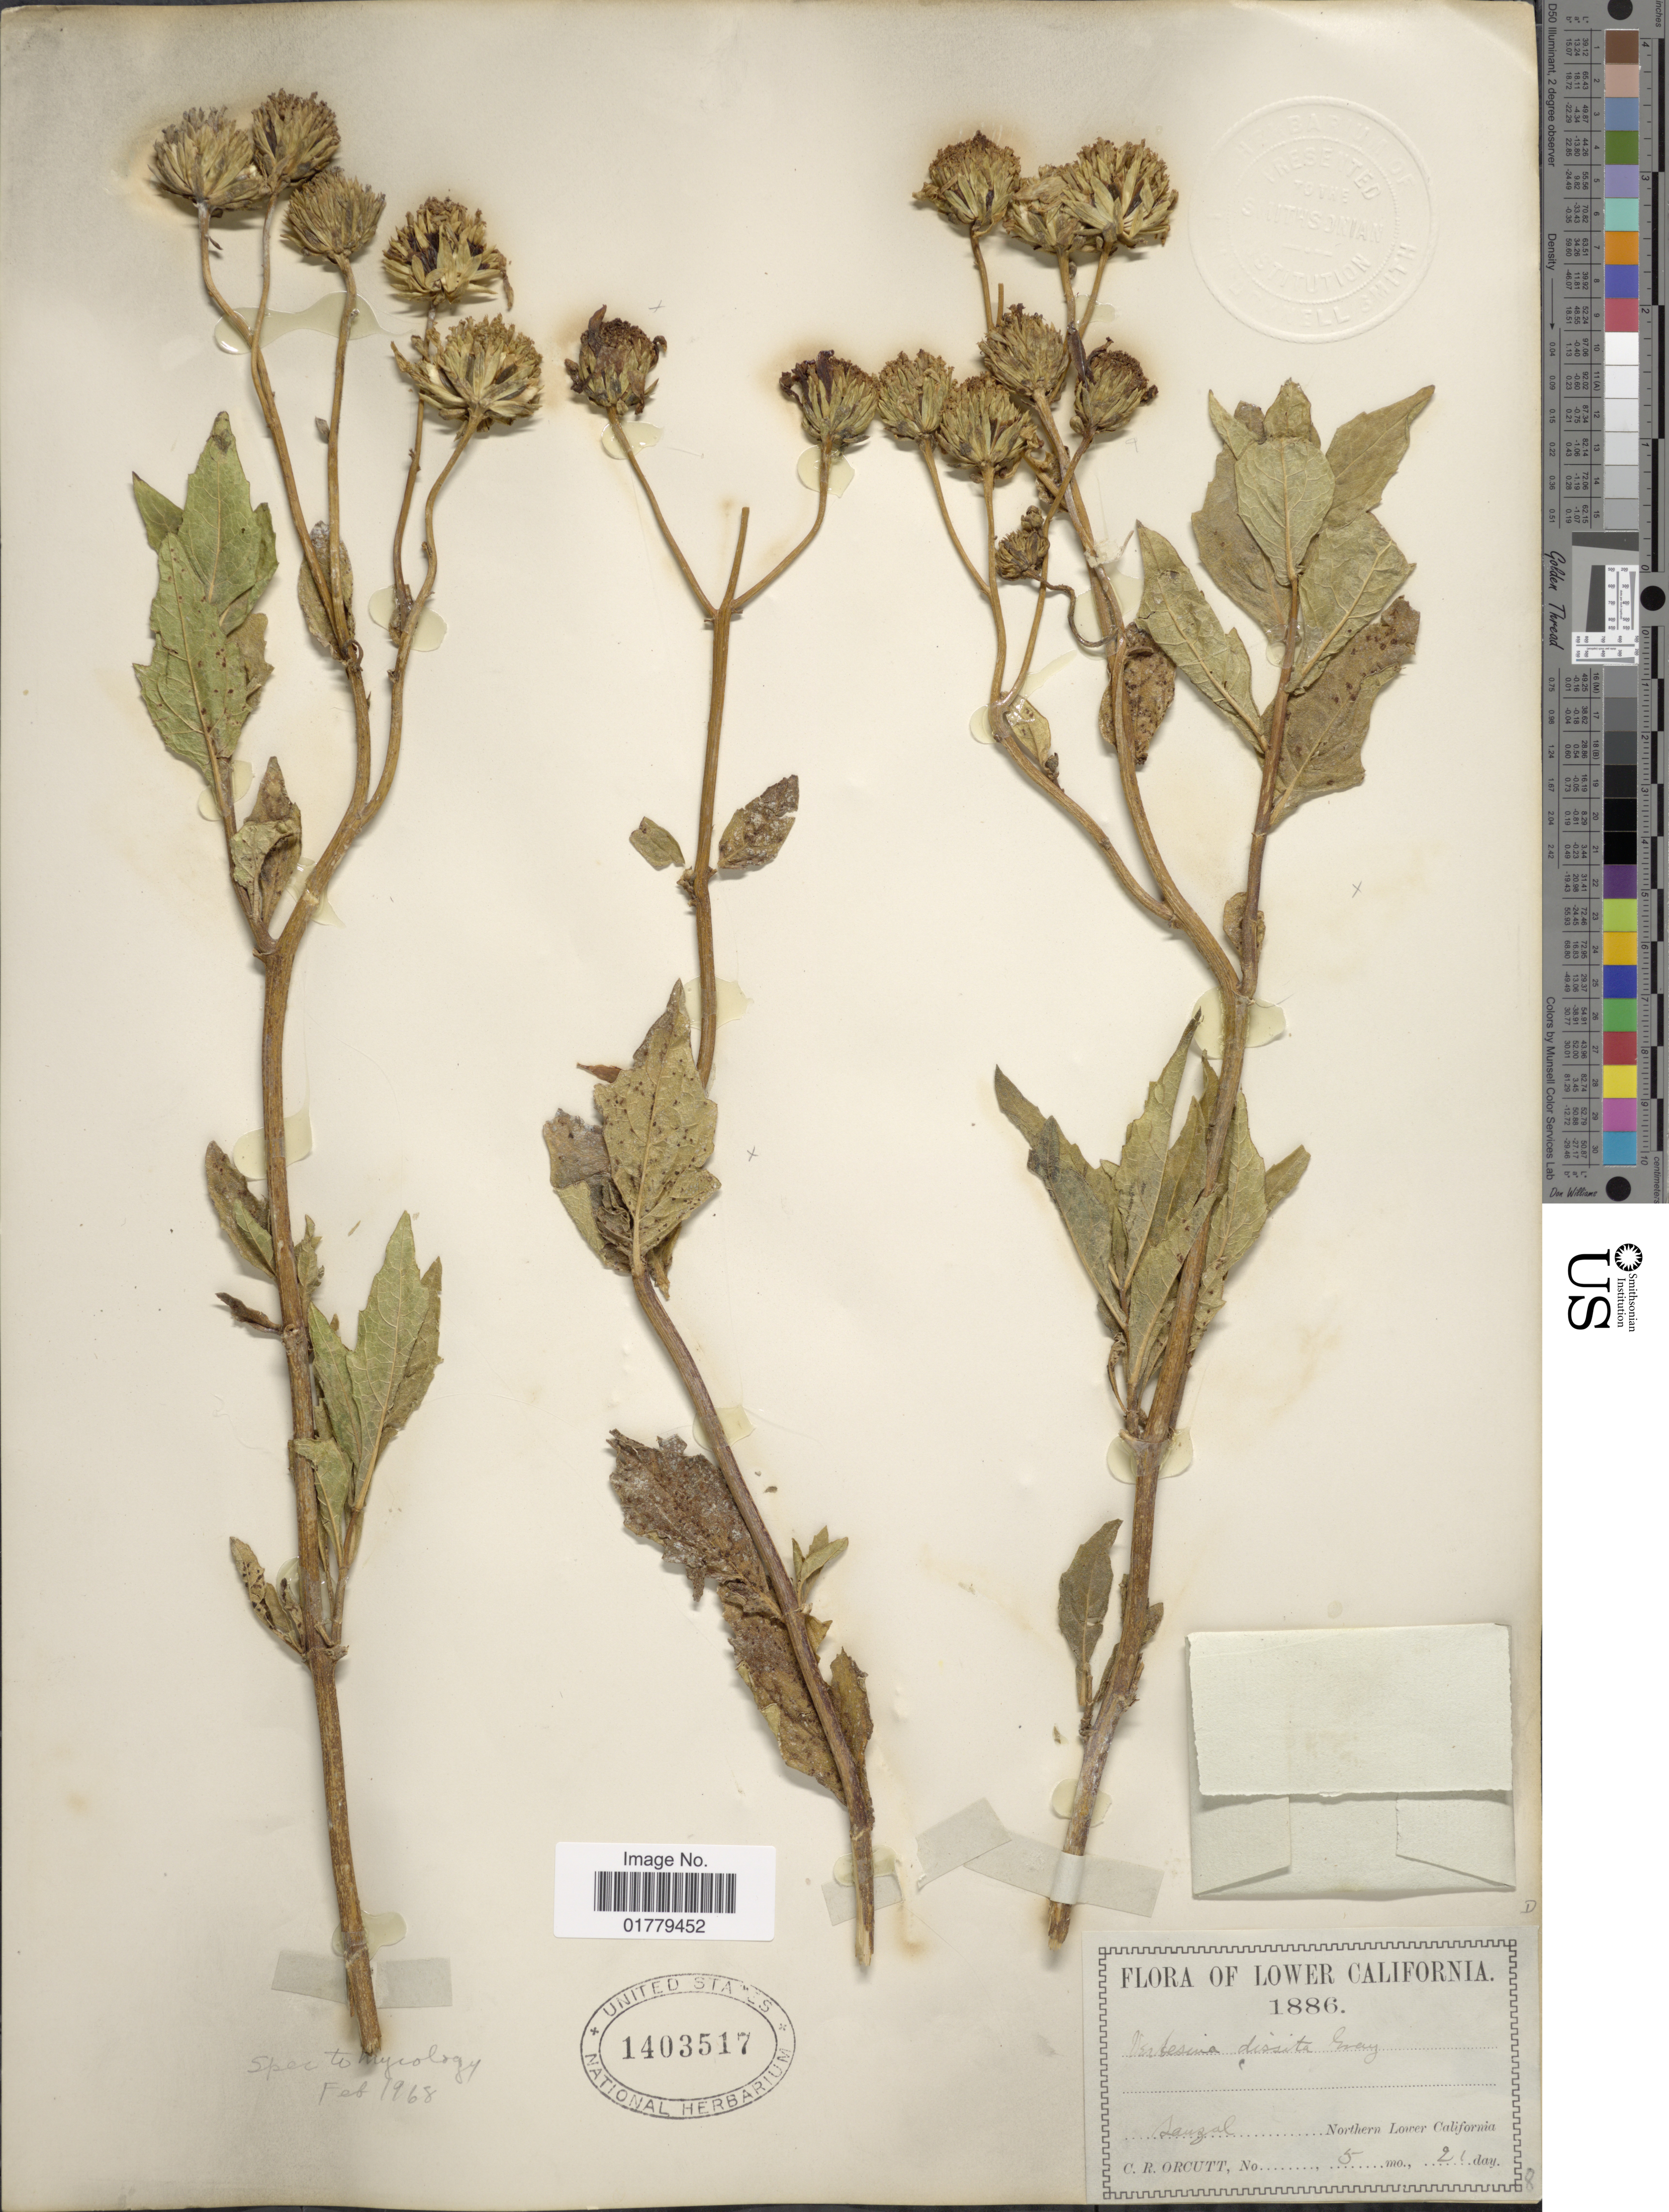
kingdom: Plantae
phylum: Tracheophyta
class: Magnoliopsida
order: Asterales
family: Asteraceae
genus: Verbesina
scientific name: Verbesina dissita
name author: A. Gray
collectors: C. R. Orcutt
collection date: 1886-05-21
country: Mexico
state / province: Baja California Norte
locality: Sauzal, Northern Lower California.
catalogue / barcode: US 1403517